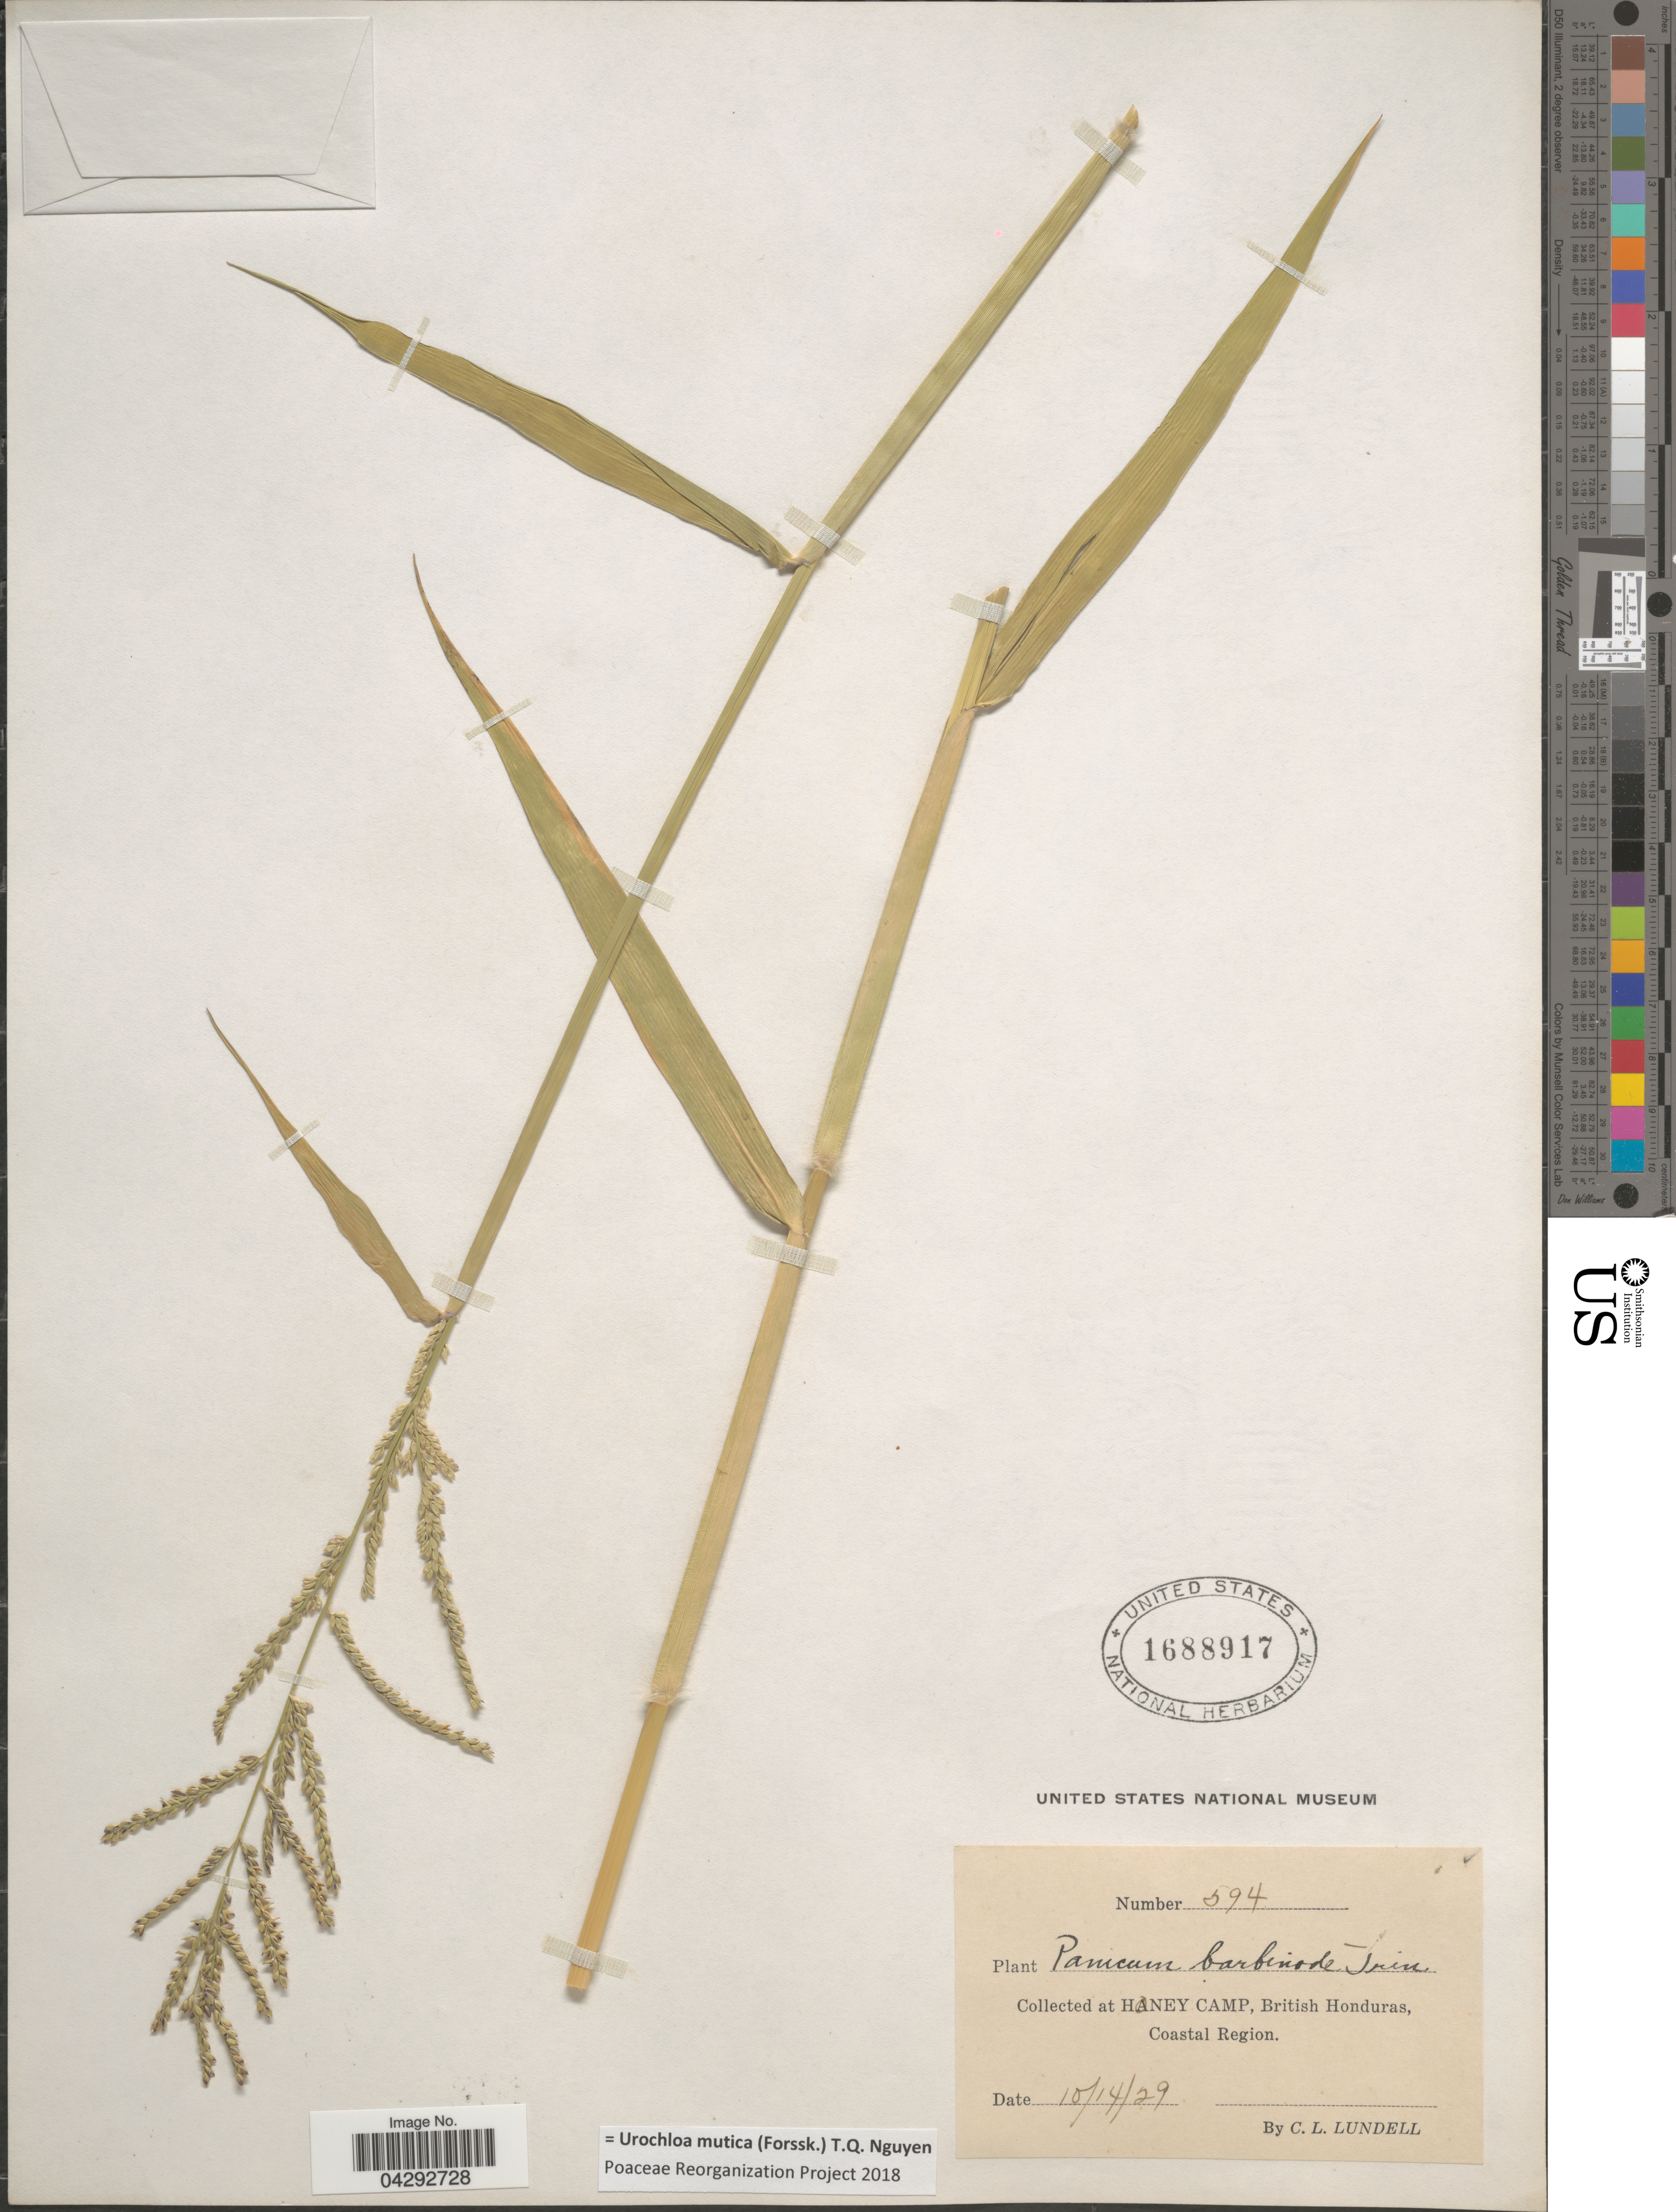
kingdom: Plantae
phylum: Tracheophyta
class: Liliopsida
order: Poales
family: Poaceae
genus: Urochloa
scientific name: Urochloa mutica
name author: (Forssk.) T.Q. Nguyen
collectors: C. L. Lundell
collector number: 594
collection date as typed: Transcribed d/m/y: 14/10/29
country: Belize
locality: At Honey Camp, British Honduras, Coastal Region.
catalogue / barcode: US 1688917